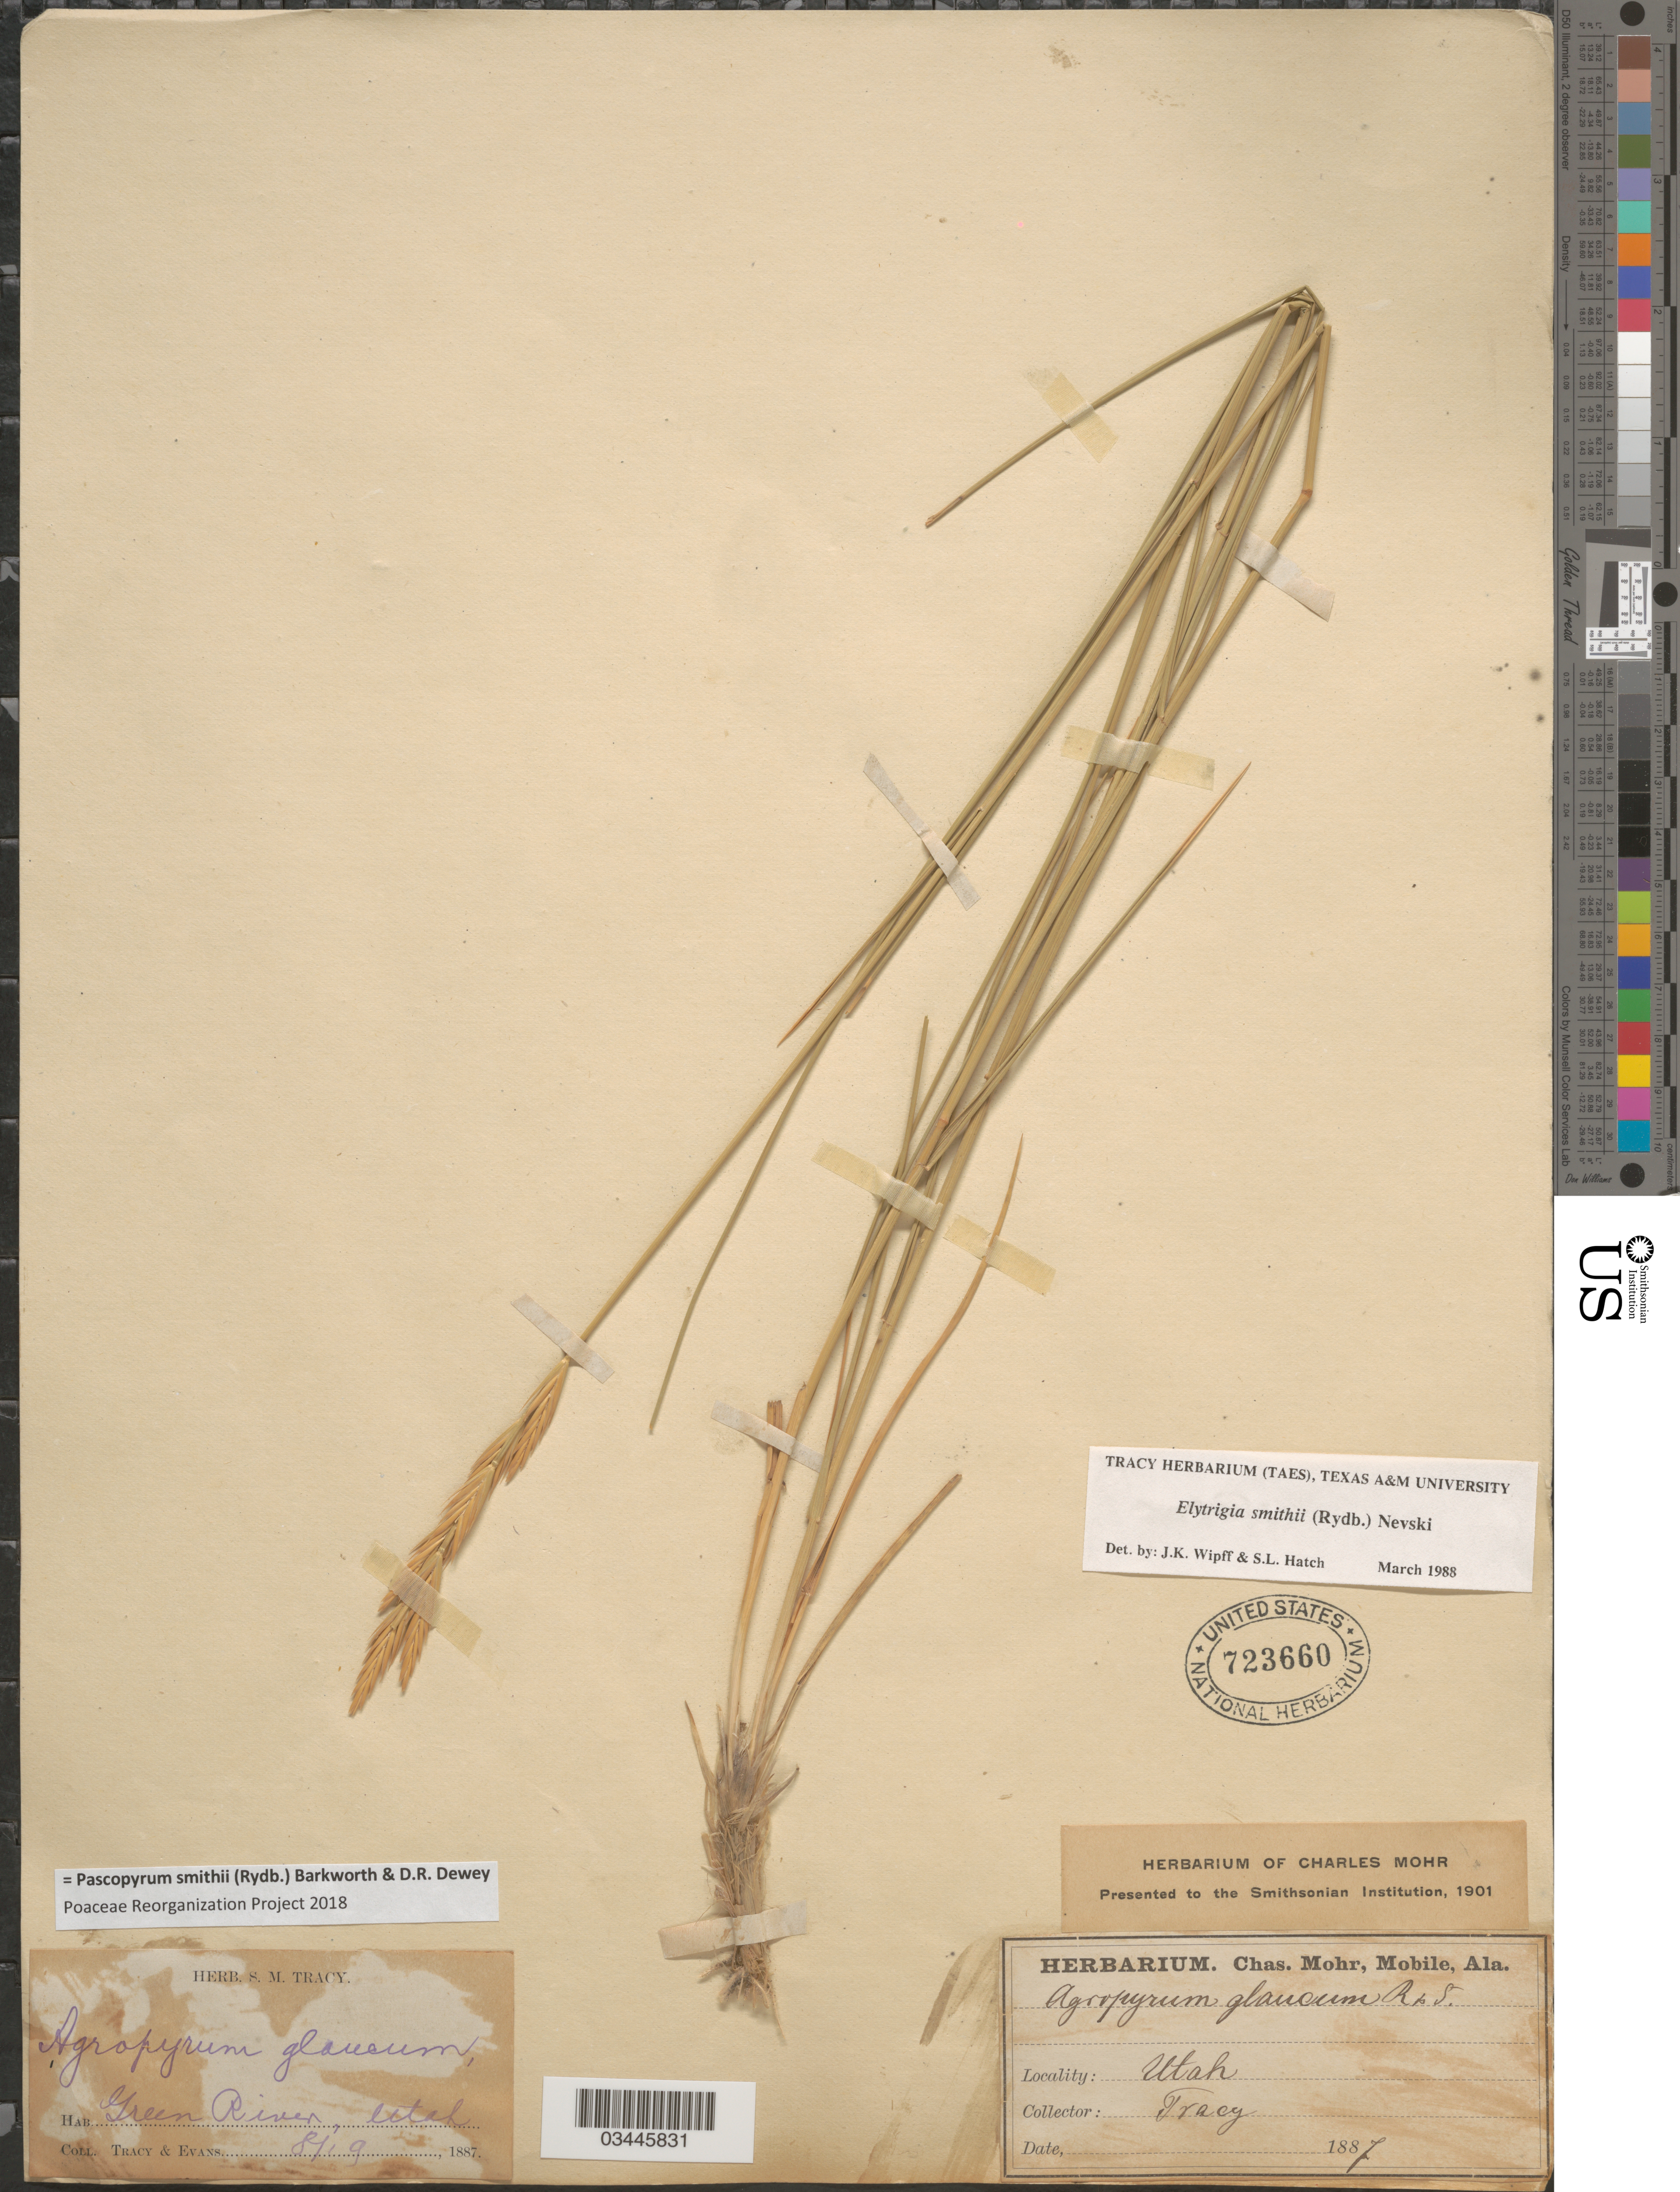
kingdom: Plantae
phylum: Tracheophyta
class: Liliopsida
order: Poales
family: Poaceae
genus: Pascopyrum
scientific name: Pascopyrum smithii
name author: (Rydb.) Barkworth & Dewey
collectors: -. Tracy & -- Evans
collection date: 1887-08-19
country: United States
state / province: Utah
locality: Green River.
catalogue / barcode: US 723660